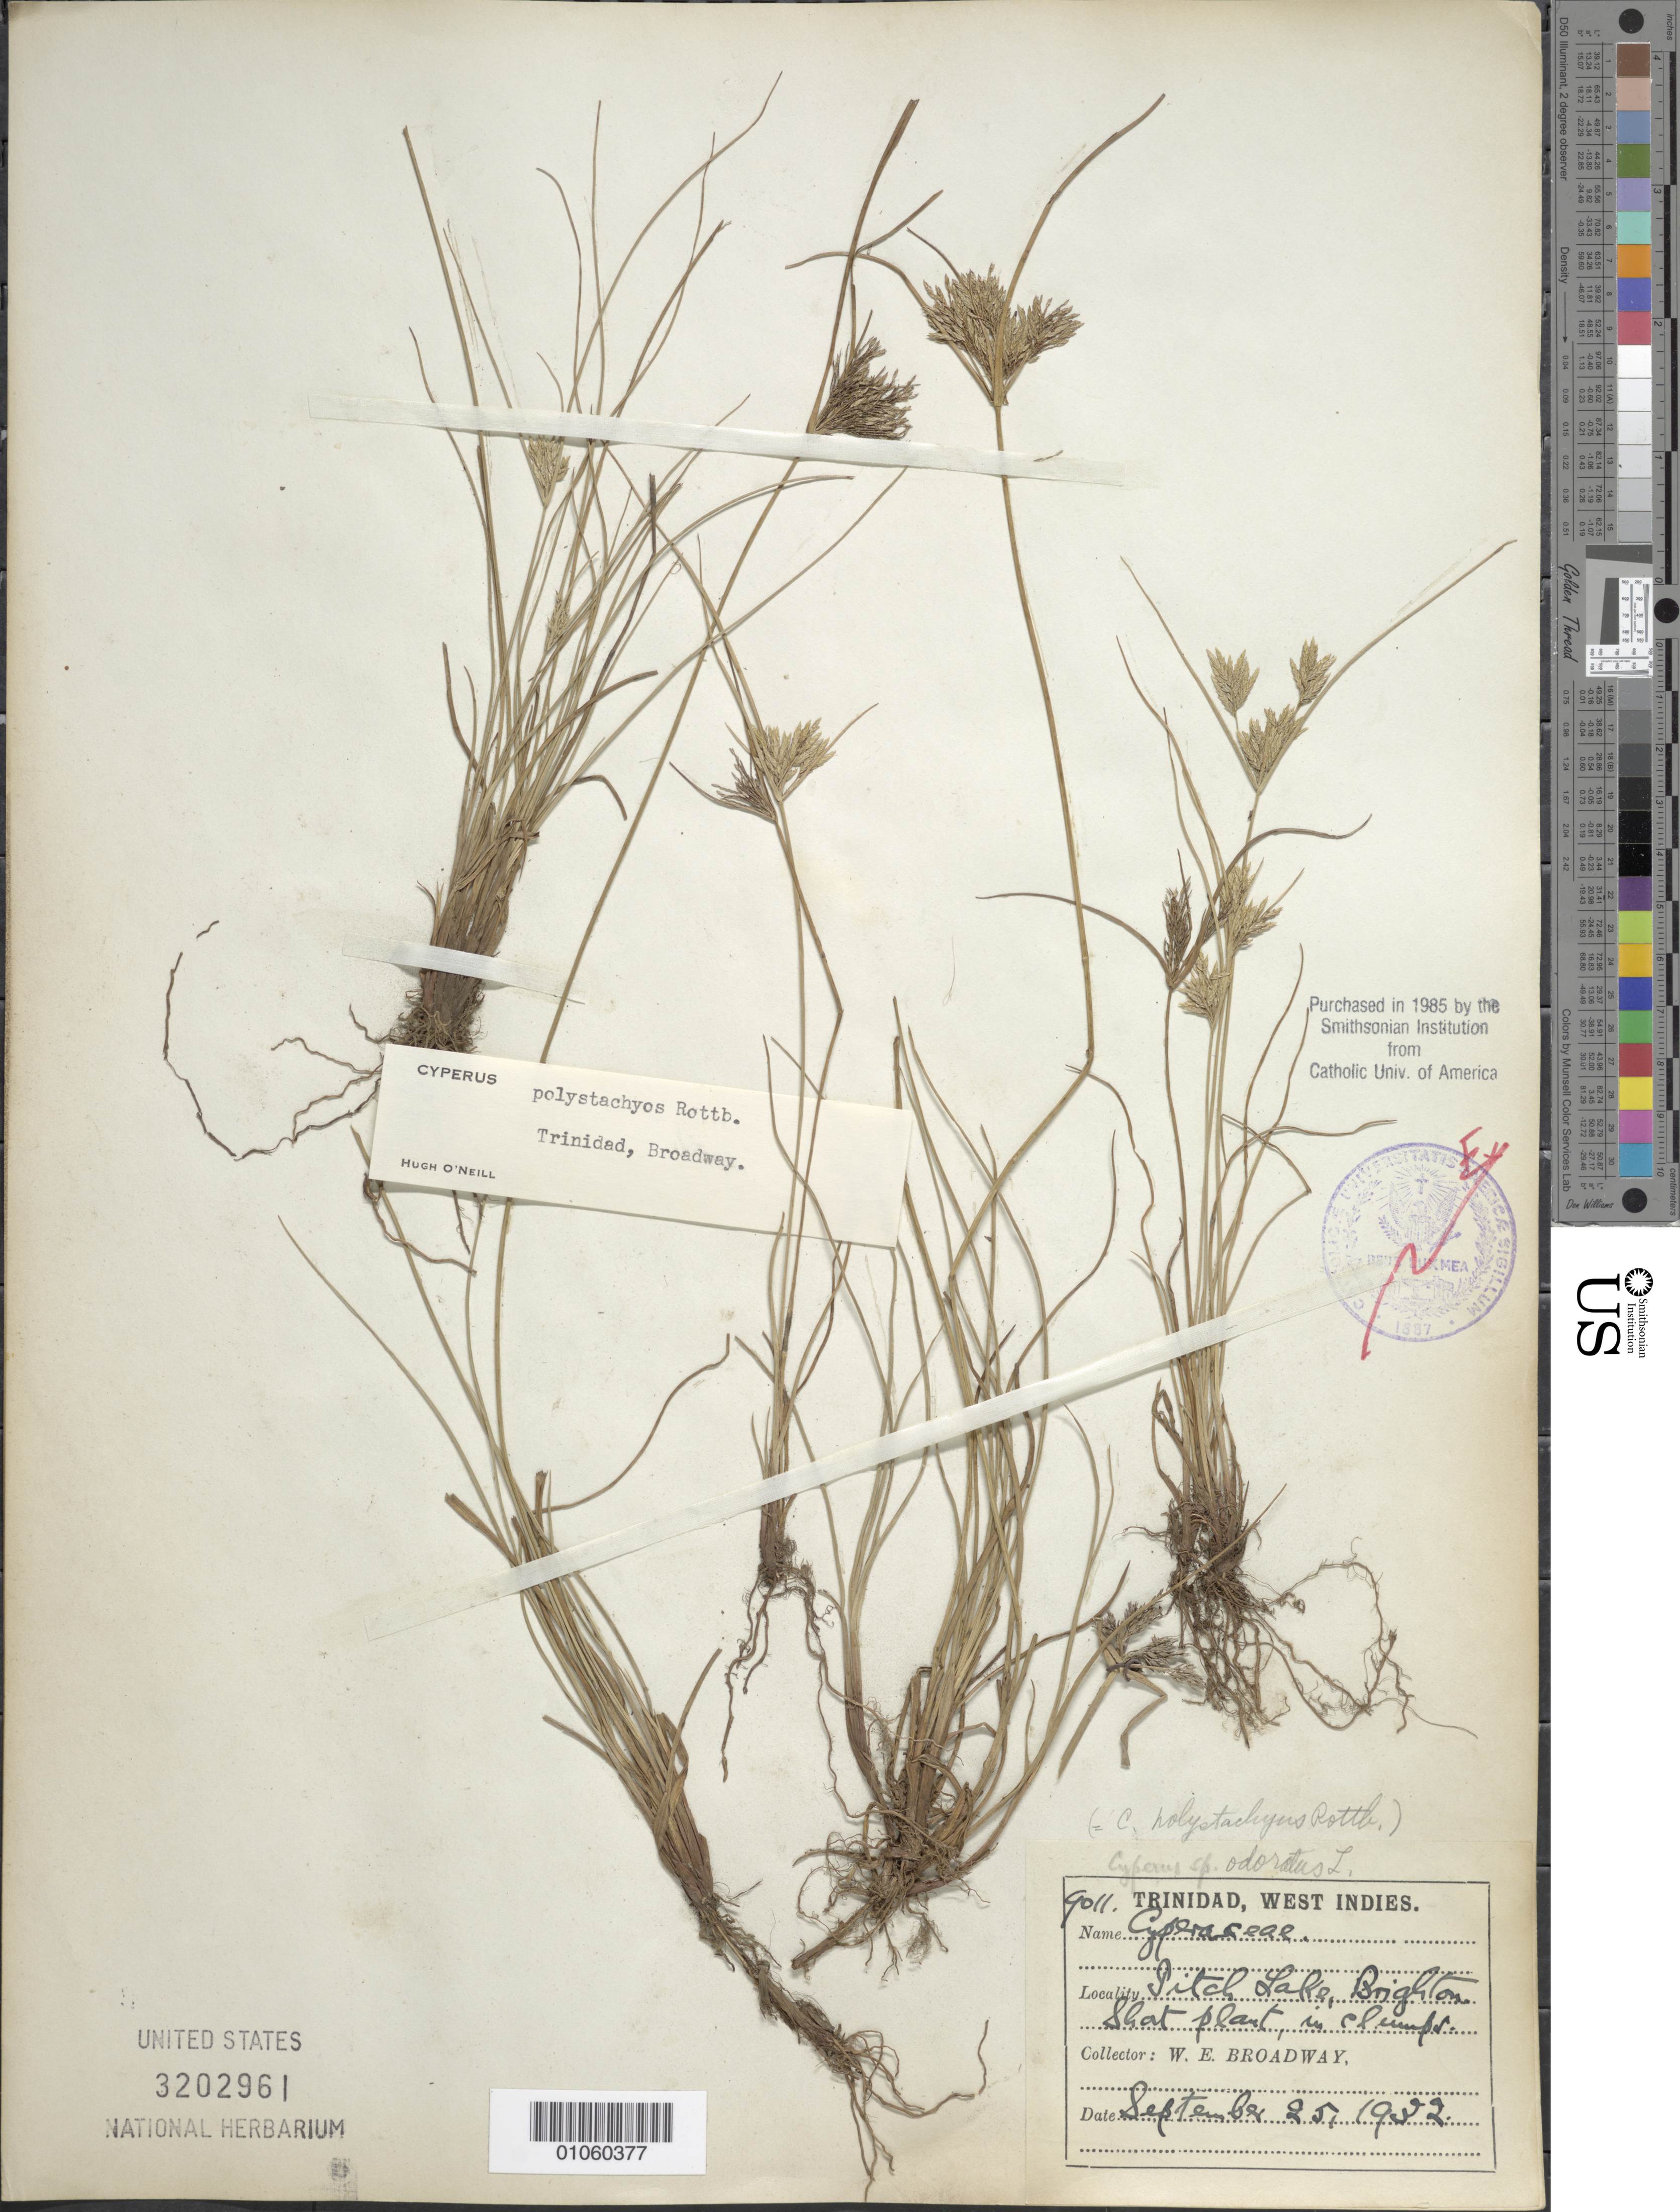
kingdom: Plantae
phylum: Tracheophyta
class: Liliopsida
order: Poales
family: Cyperaceae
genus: Cyperus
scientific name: Cyperus polystachyos var. polystachyos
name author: Rottb.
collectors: W. E. Broadway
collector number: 9011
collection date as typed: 25 Sep 1932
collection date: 1932-09-25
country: Trinidad and Tobago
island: Trinidad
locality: Pitch Lake, Brighton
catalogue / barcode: US 3202961